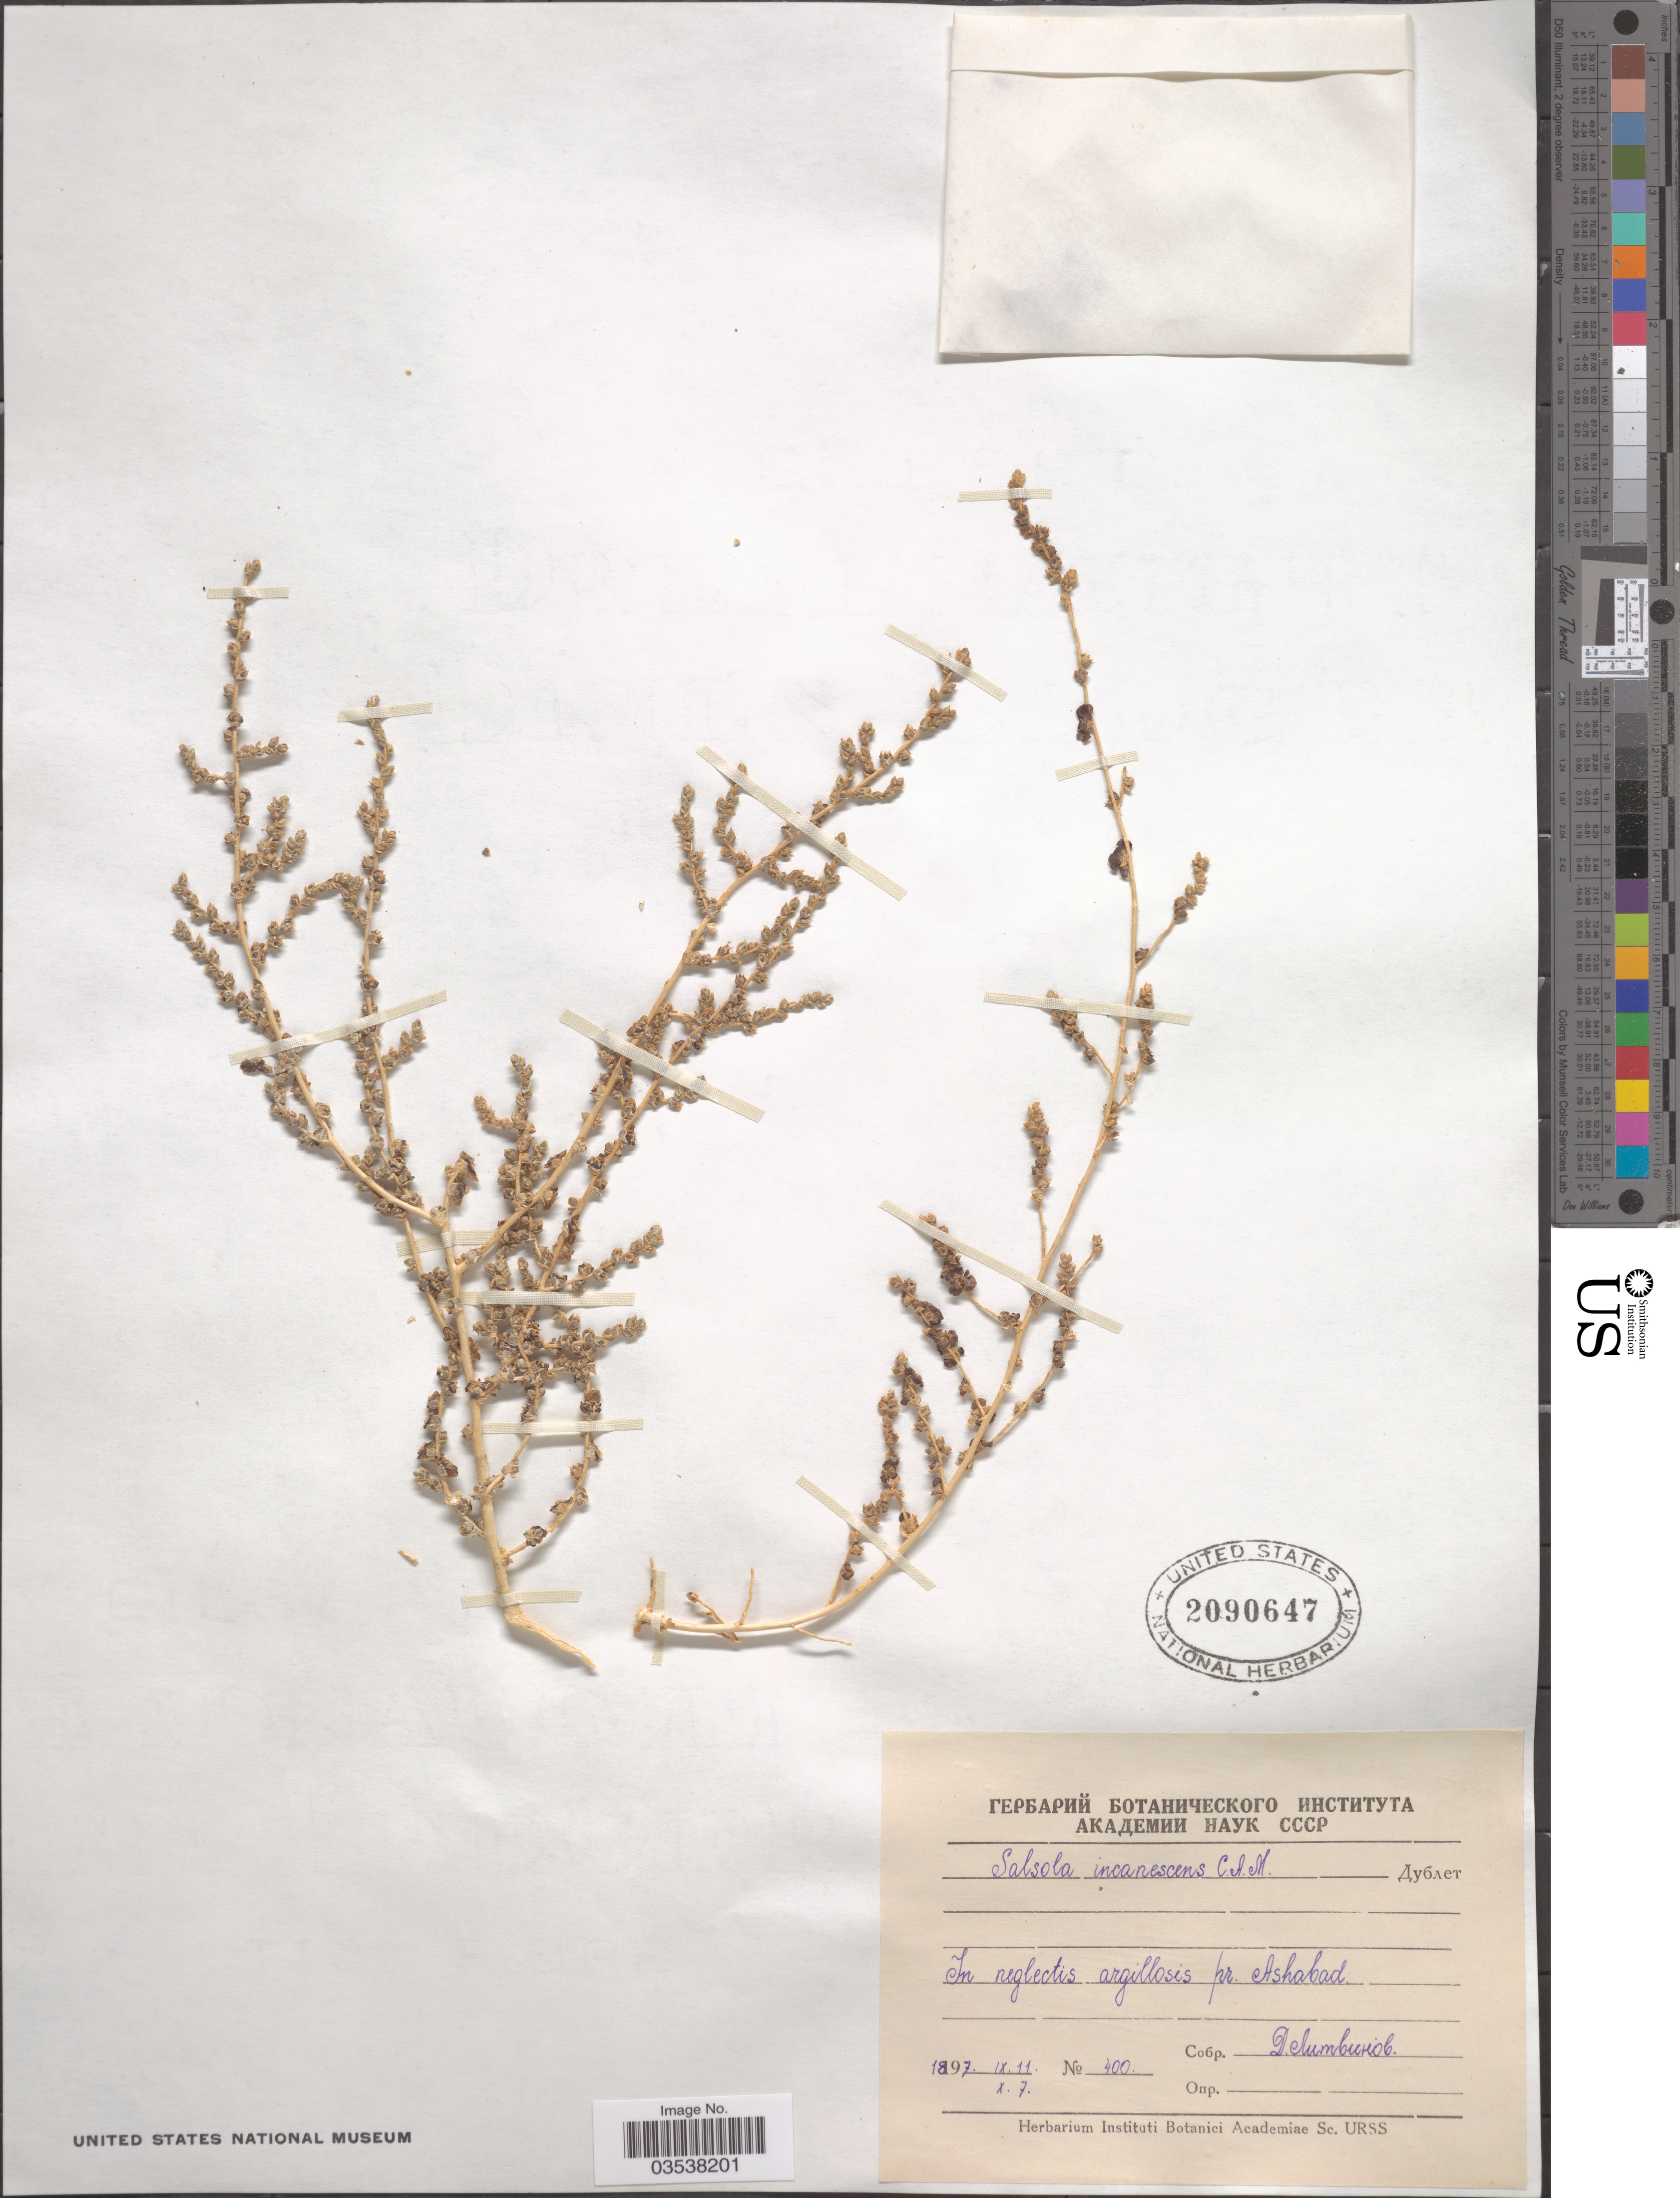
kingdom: Plantae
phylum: Tracheophyta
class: Magnoliopsida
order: Caryophyllales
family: Amaranthaceae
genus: Caroxylon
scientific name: Caroxylon incanescens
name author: (C.A. Mey.) Akhani & Roalson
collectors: D. Litvinov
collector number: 400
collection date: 1897-09-11/1897-10-07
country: Turkmenistan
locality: Vicinity of Ashgabat.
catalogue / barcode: US 2090647